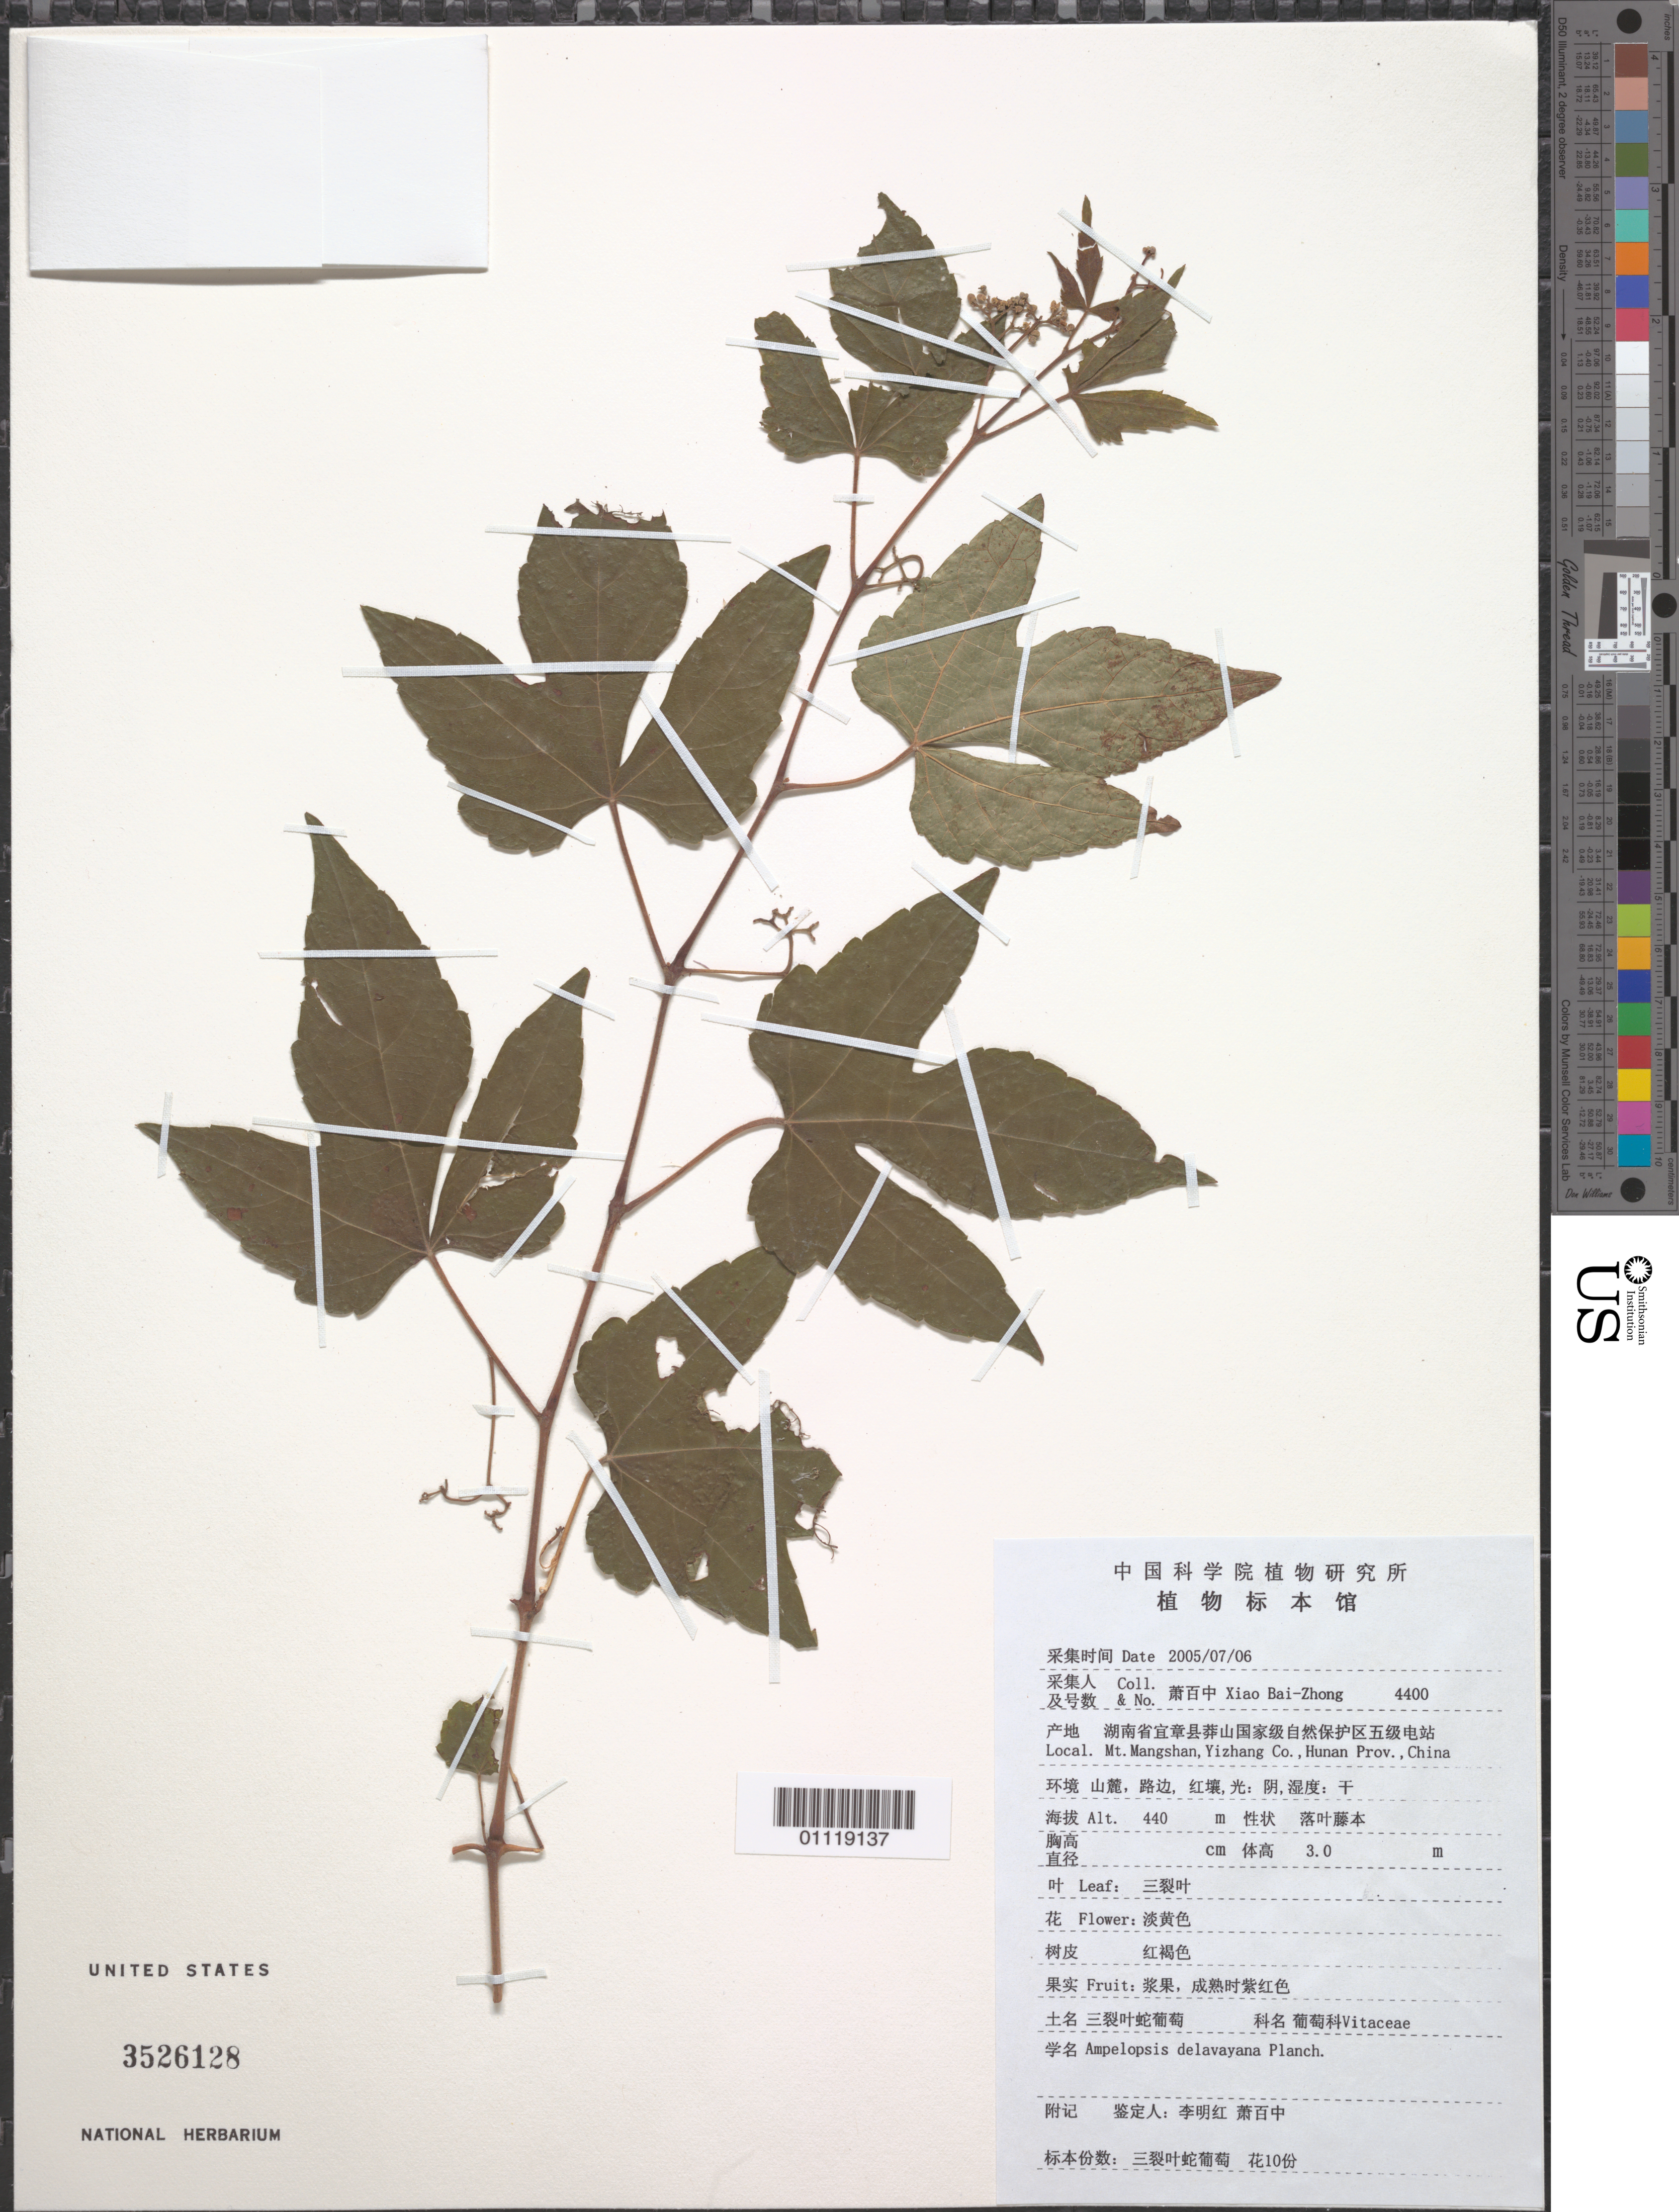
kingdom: Plantae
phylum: Tracheophyta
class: Magnoliopsida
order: Vitales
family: Vitaceae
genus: Ampelopsis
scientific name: Ampelopsis delavayana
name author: Planch.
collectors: B. Z. Xiao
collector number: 4400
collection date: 2005-07-06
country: China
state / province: Hunan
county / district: Yizhang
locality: Mt Mangshan.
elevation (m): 440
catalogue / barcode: US 3526128